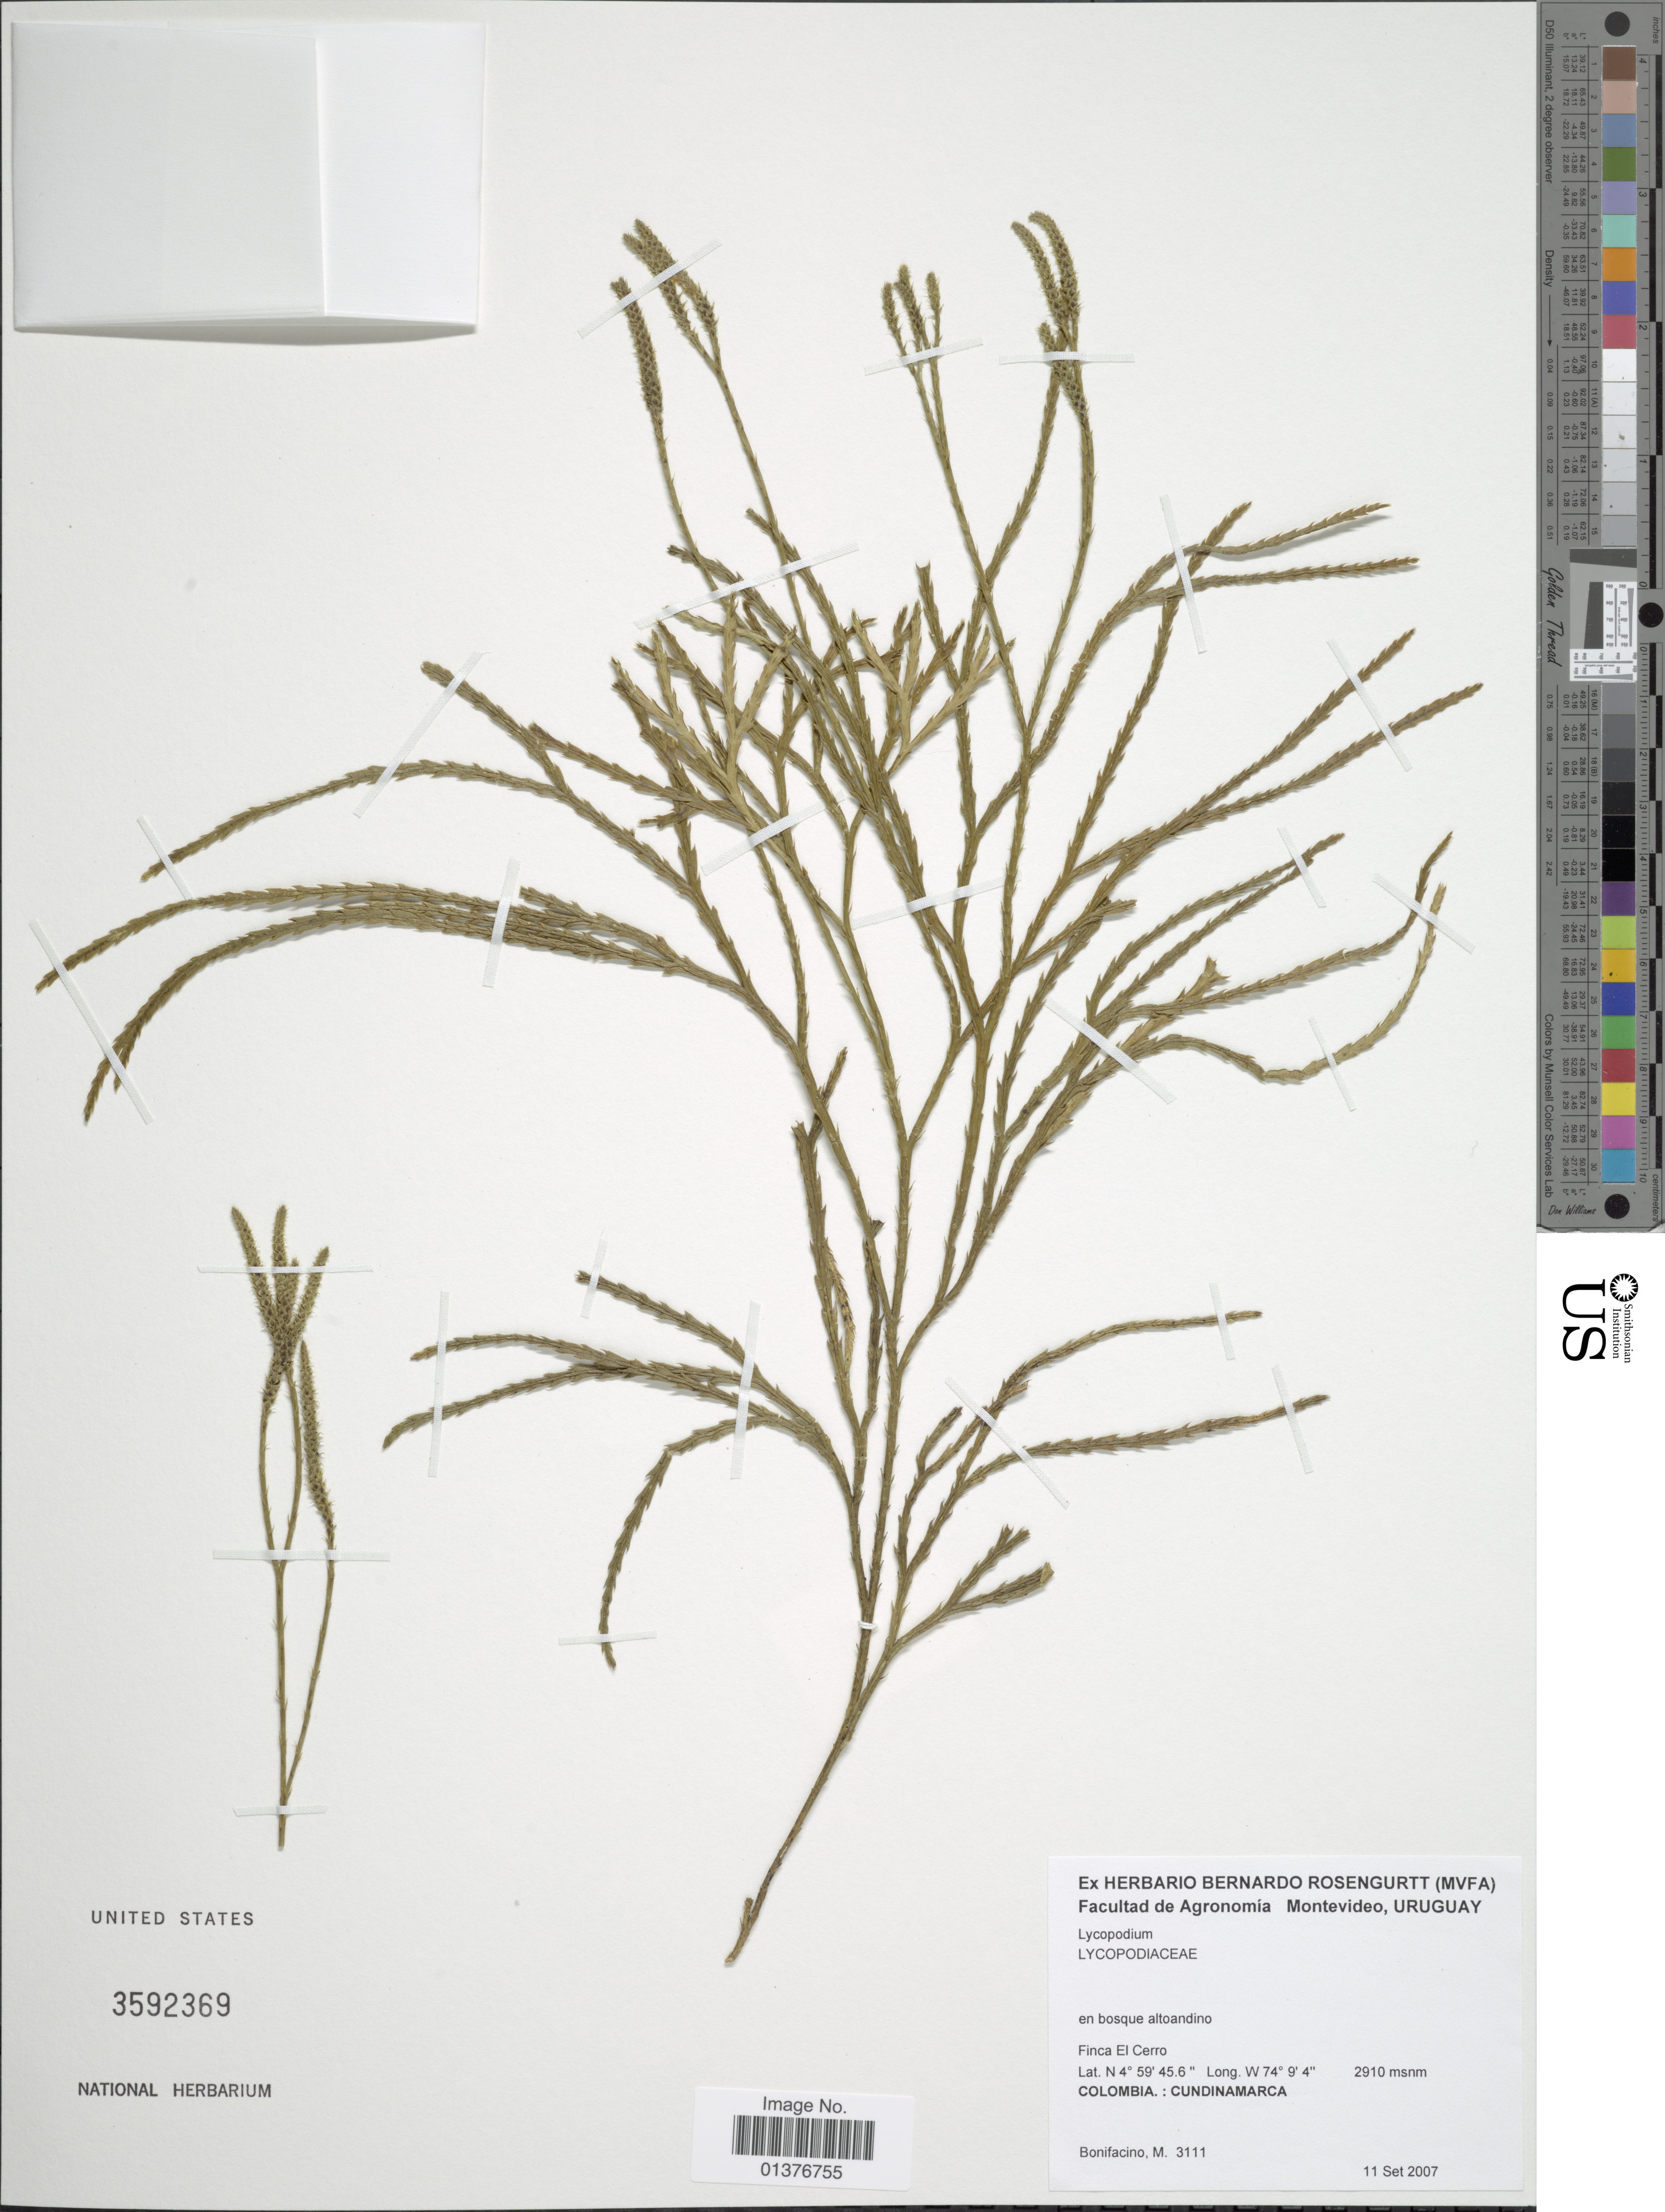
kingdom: Plantae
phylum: Tracheophyta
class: Lycopodiopsida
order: Lycopodiales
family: Lycopodiaceae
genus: Diphasiastrum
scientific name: Diphasiastrum thyoides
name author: (Humb. & Bonpl. ex Willd.) Holub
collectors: M. Bonifacino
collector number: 3111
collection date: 2007-09-11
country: Colombia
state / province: Cundinamarca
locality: Finca El Cerro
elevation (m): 2910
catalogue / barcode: US 3592369